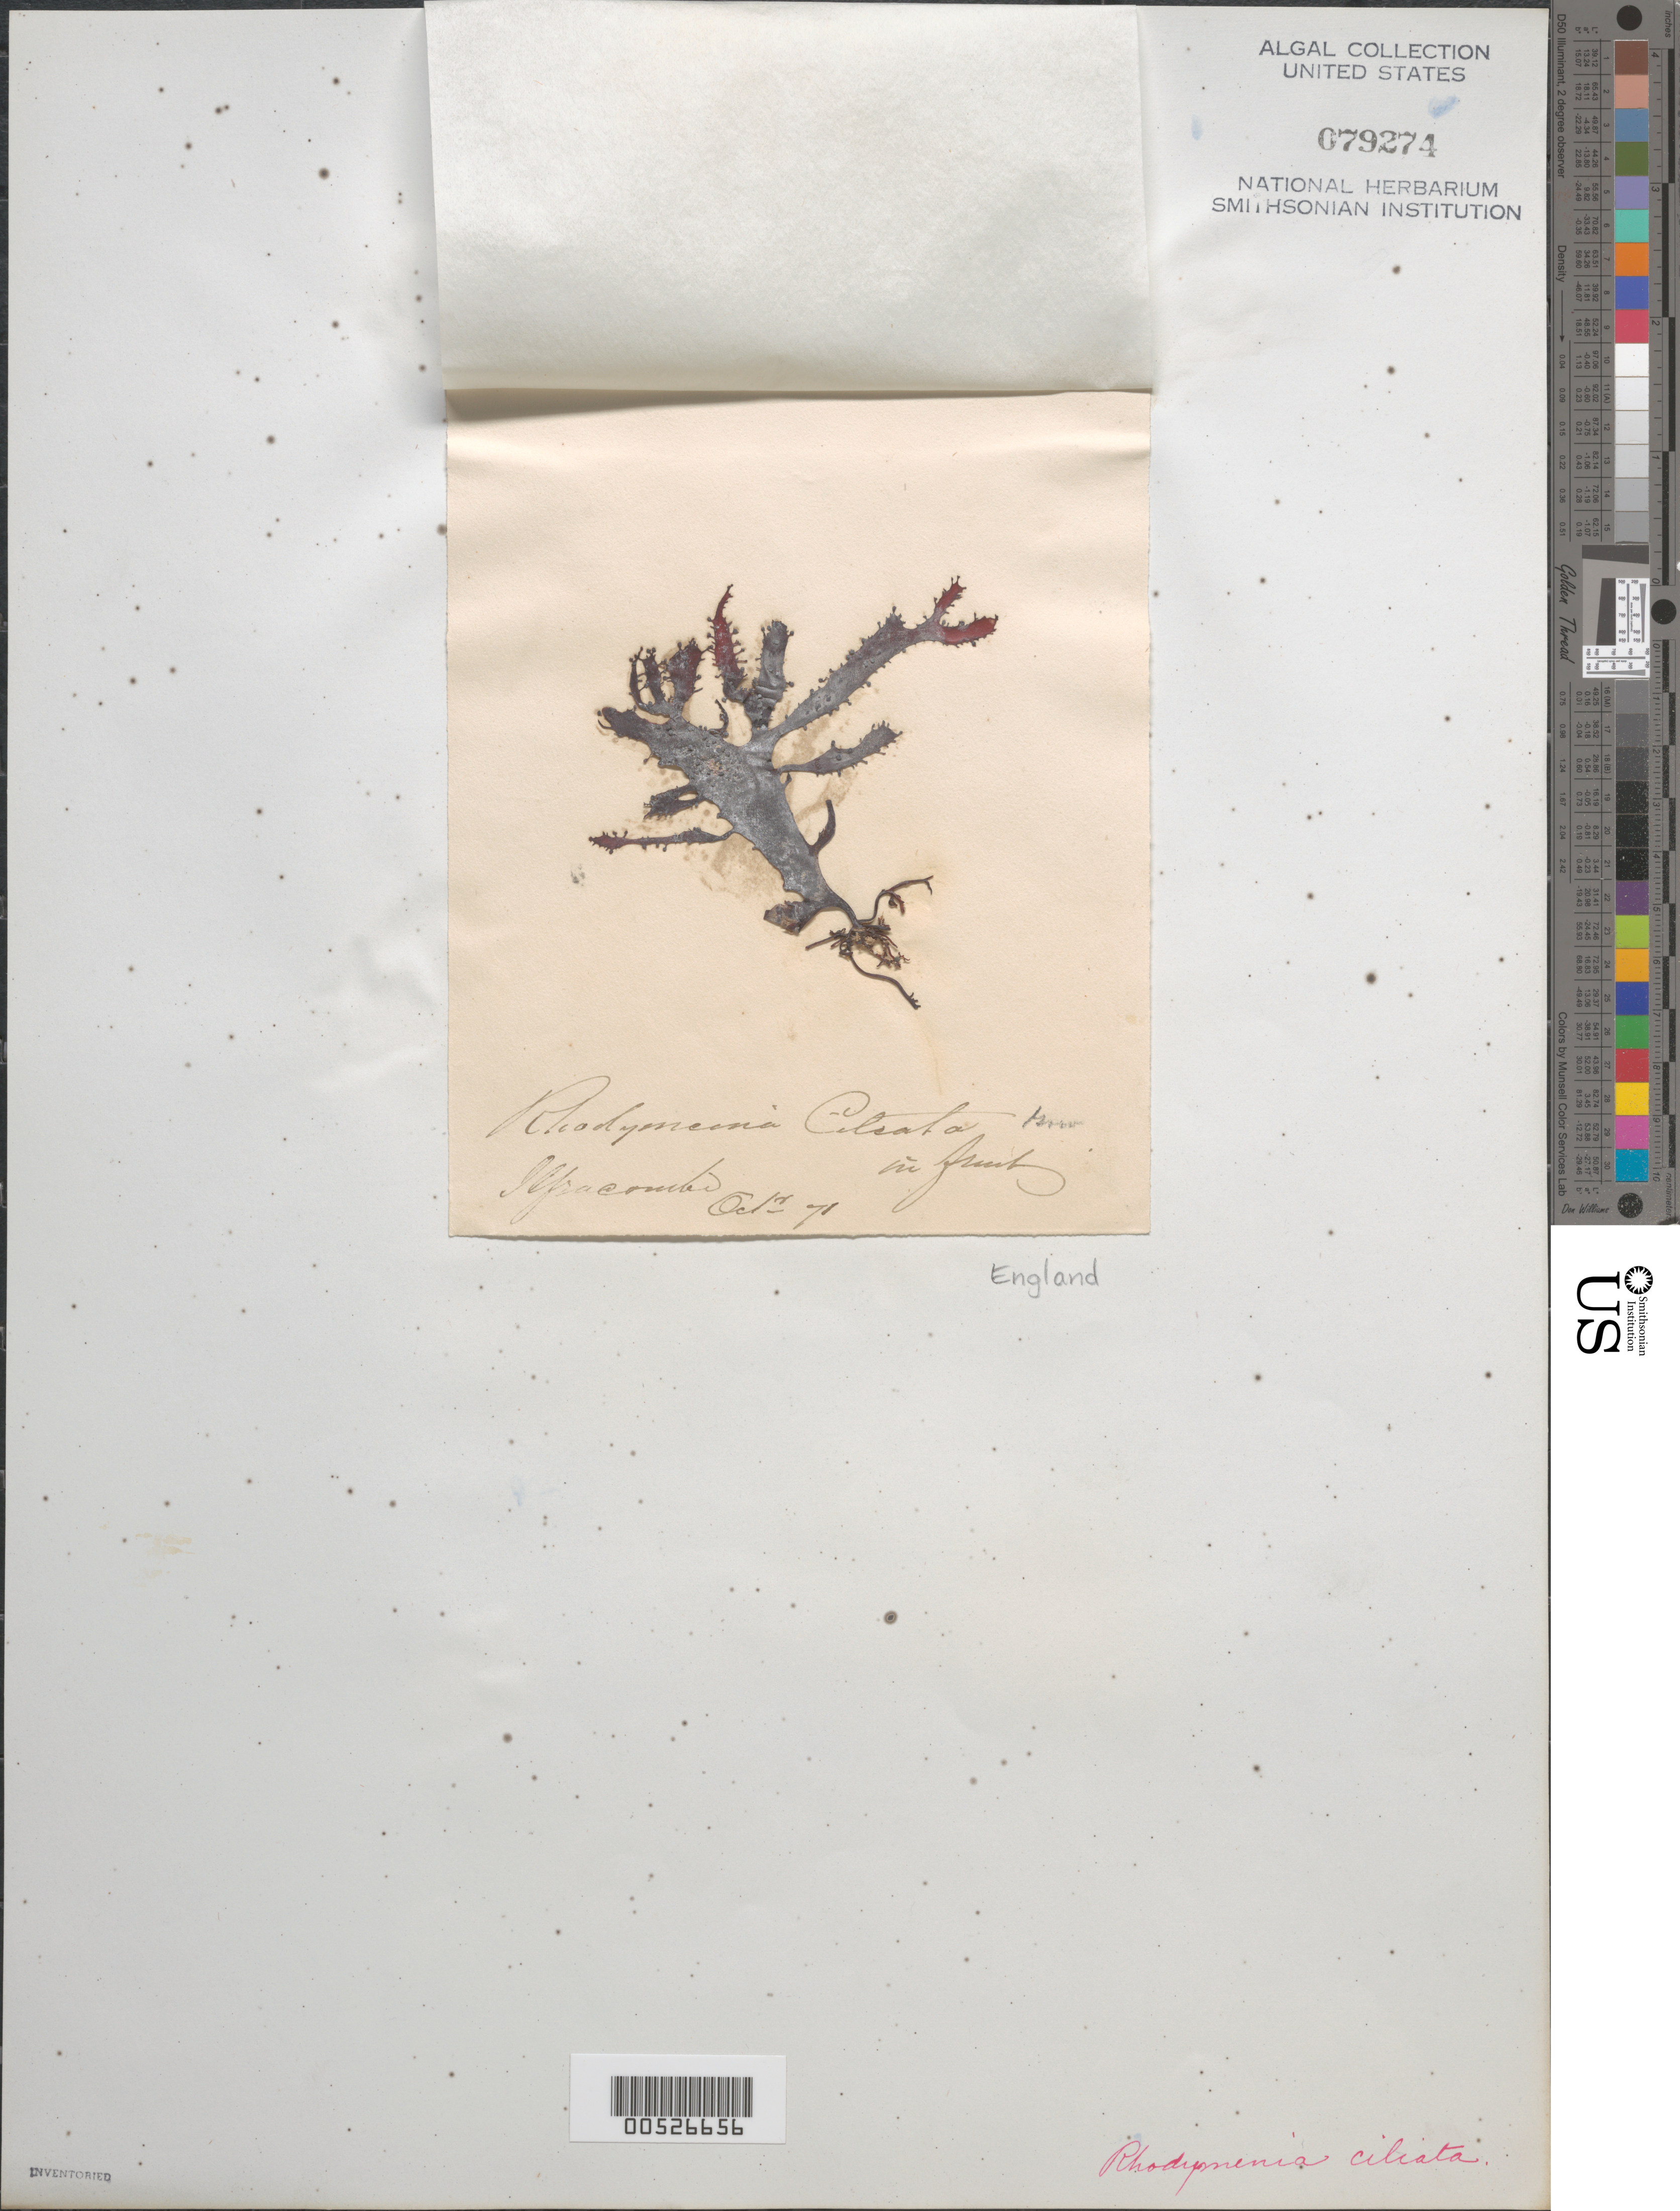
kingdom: Plantae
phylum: Rhodophyta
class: Florideophyceae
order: Gigartinales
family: Cystocloniaceae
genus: Calliblepharis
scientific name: Calliblepharis ciliata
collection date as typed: Oct 1871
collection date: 1871-10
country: United Kingdom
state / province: England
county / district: Devon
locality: Ilfracombe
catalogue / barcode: US 79274